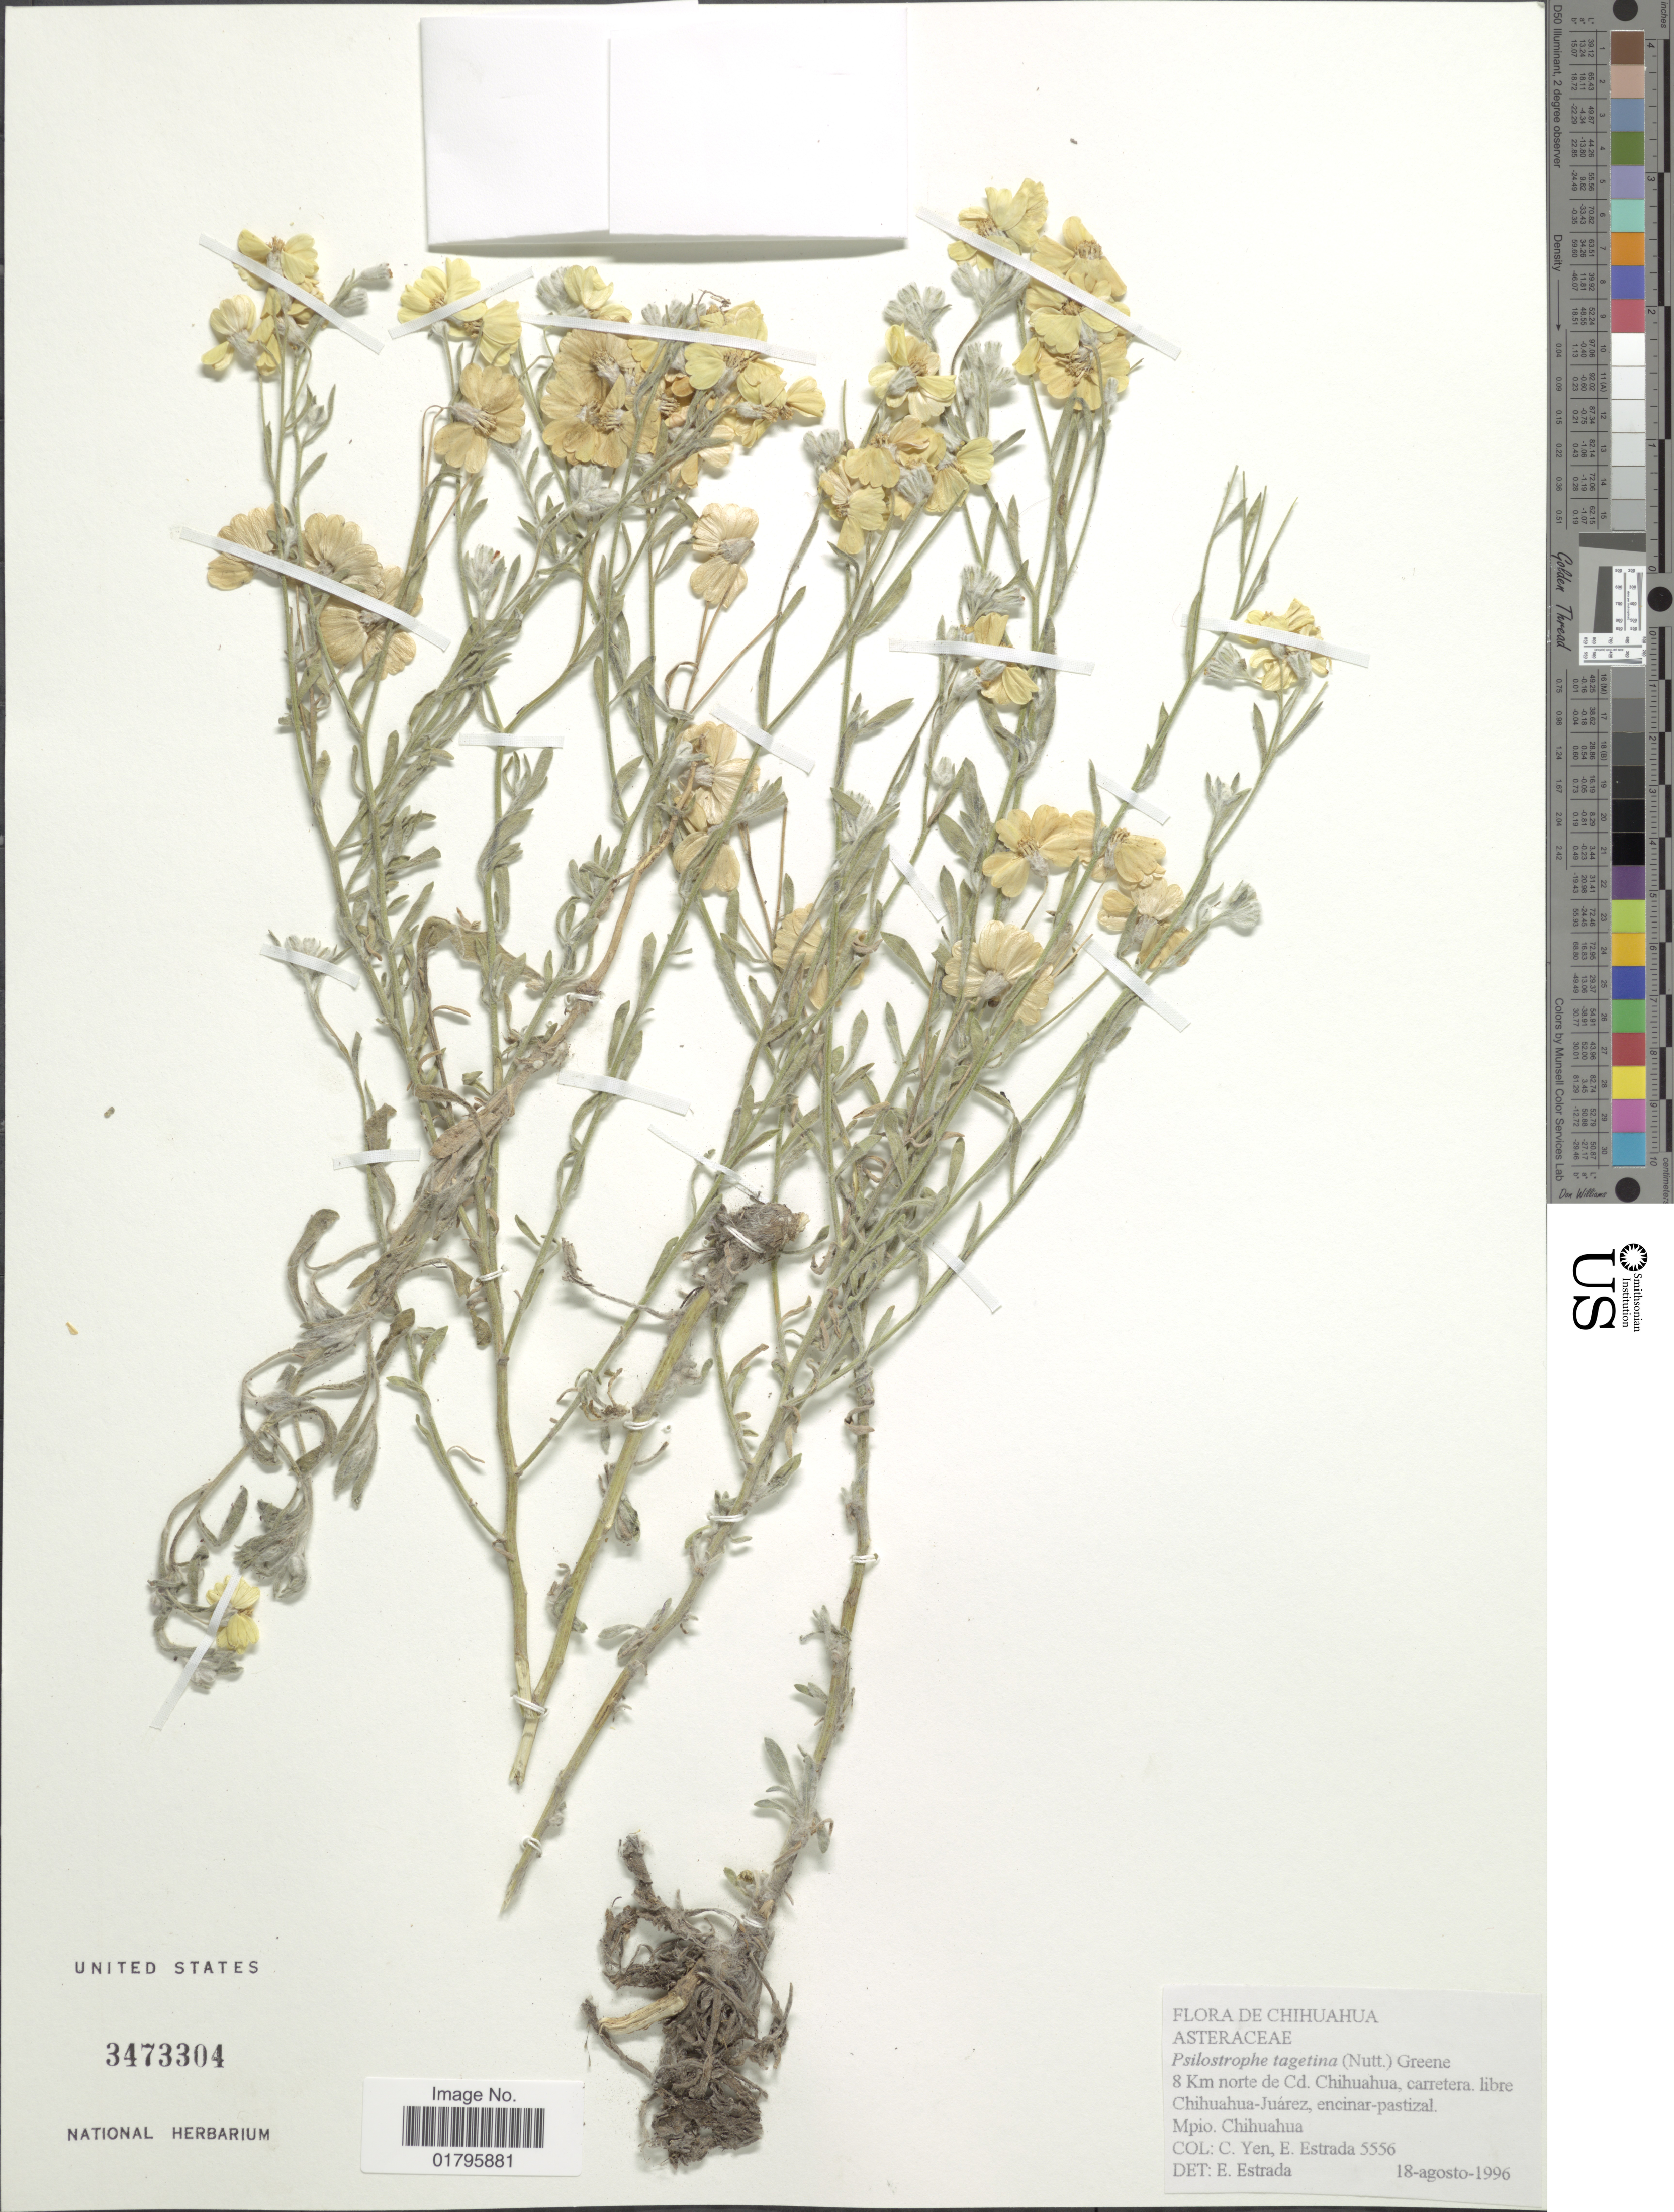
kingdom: Plantae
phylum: Tracheophyta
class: Magnoliopsida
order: Asterales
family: Asteraceae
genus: Psilostrophe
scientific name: Psilostrophe tagetina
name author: (Nutt.) Greene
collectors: C. Yen & E. Estrada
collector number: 5556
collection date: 1996-08-18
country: Mexico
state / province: Chihuahua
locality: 8 km norte de Cd.Chihuahua, carretera, libre Chihuahua-Juarez, encinar-pastizal.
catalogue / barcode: US 3473304